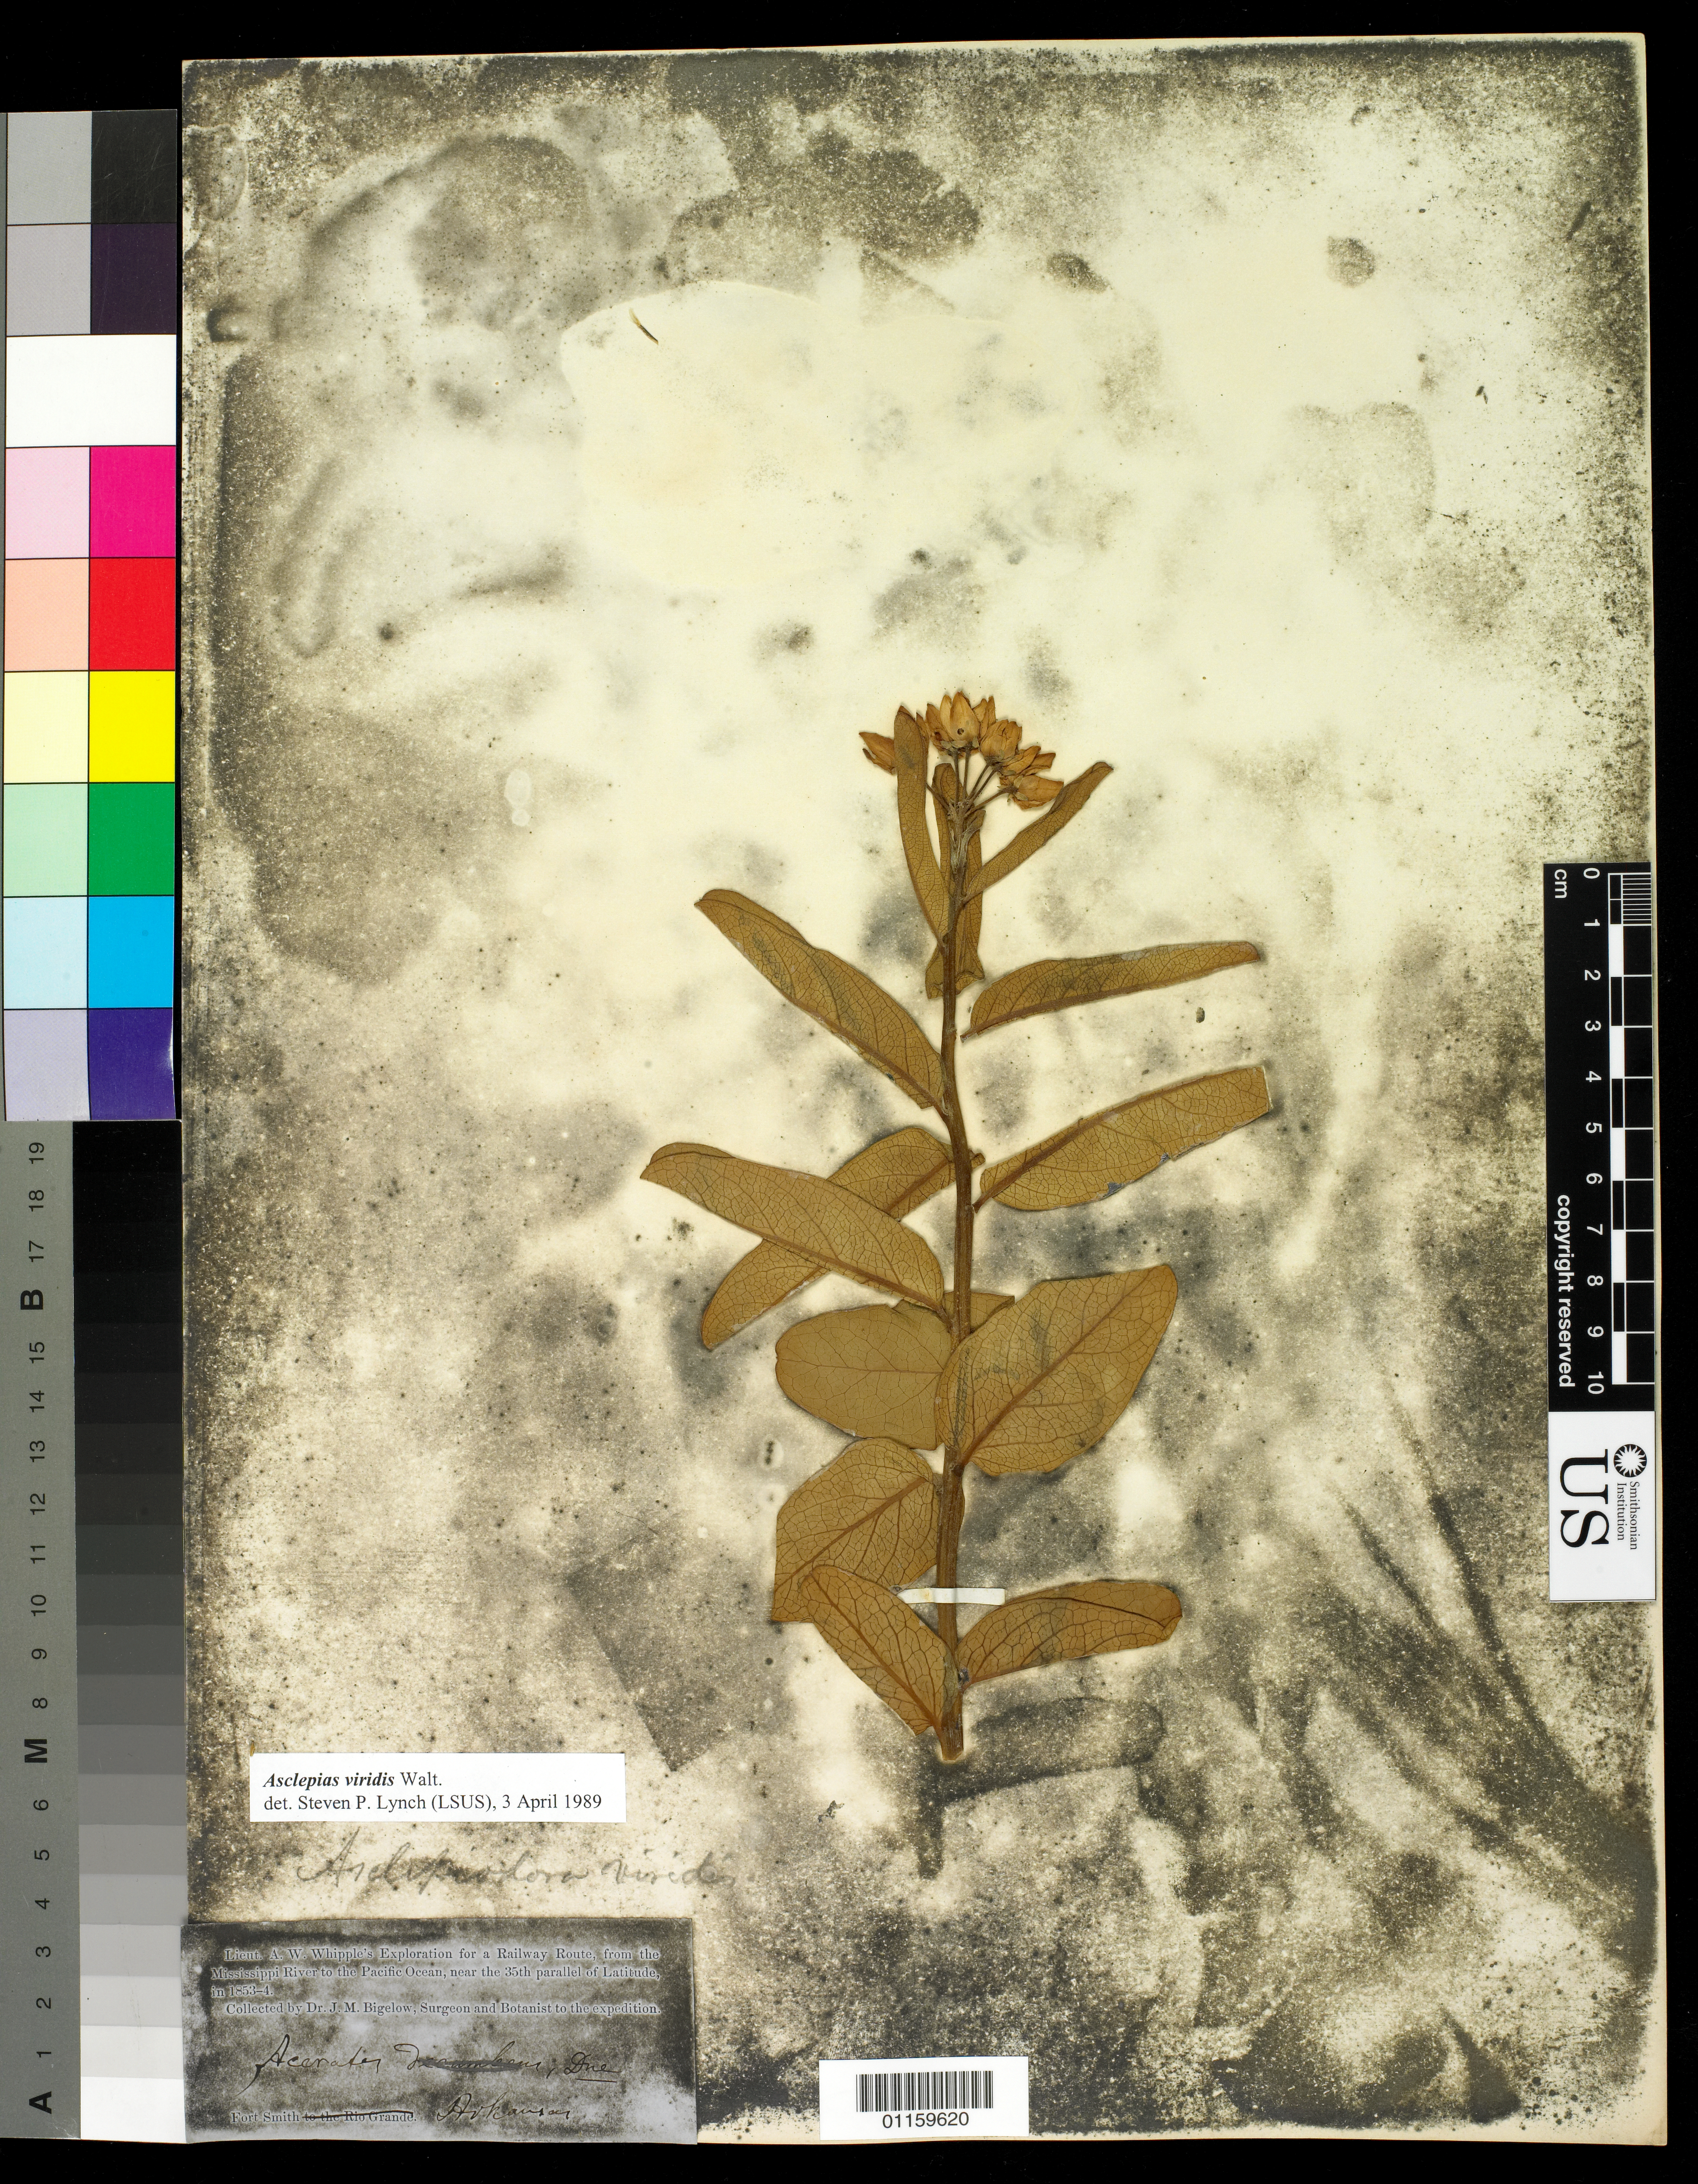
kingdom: Plantae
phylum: Tracheophyta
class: Magnoliopsida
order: Gentianales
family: Apocynaceae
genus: Asclepias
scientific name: Asclepias viridis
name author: Walter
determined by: Lynch, S.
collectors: J. M. Bigelow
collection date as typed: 1853 to -- -- 1854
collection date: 1853/1854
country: United States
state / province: Arkansas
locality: Fort smith